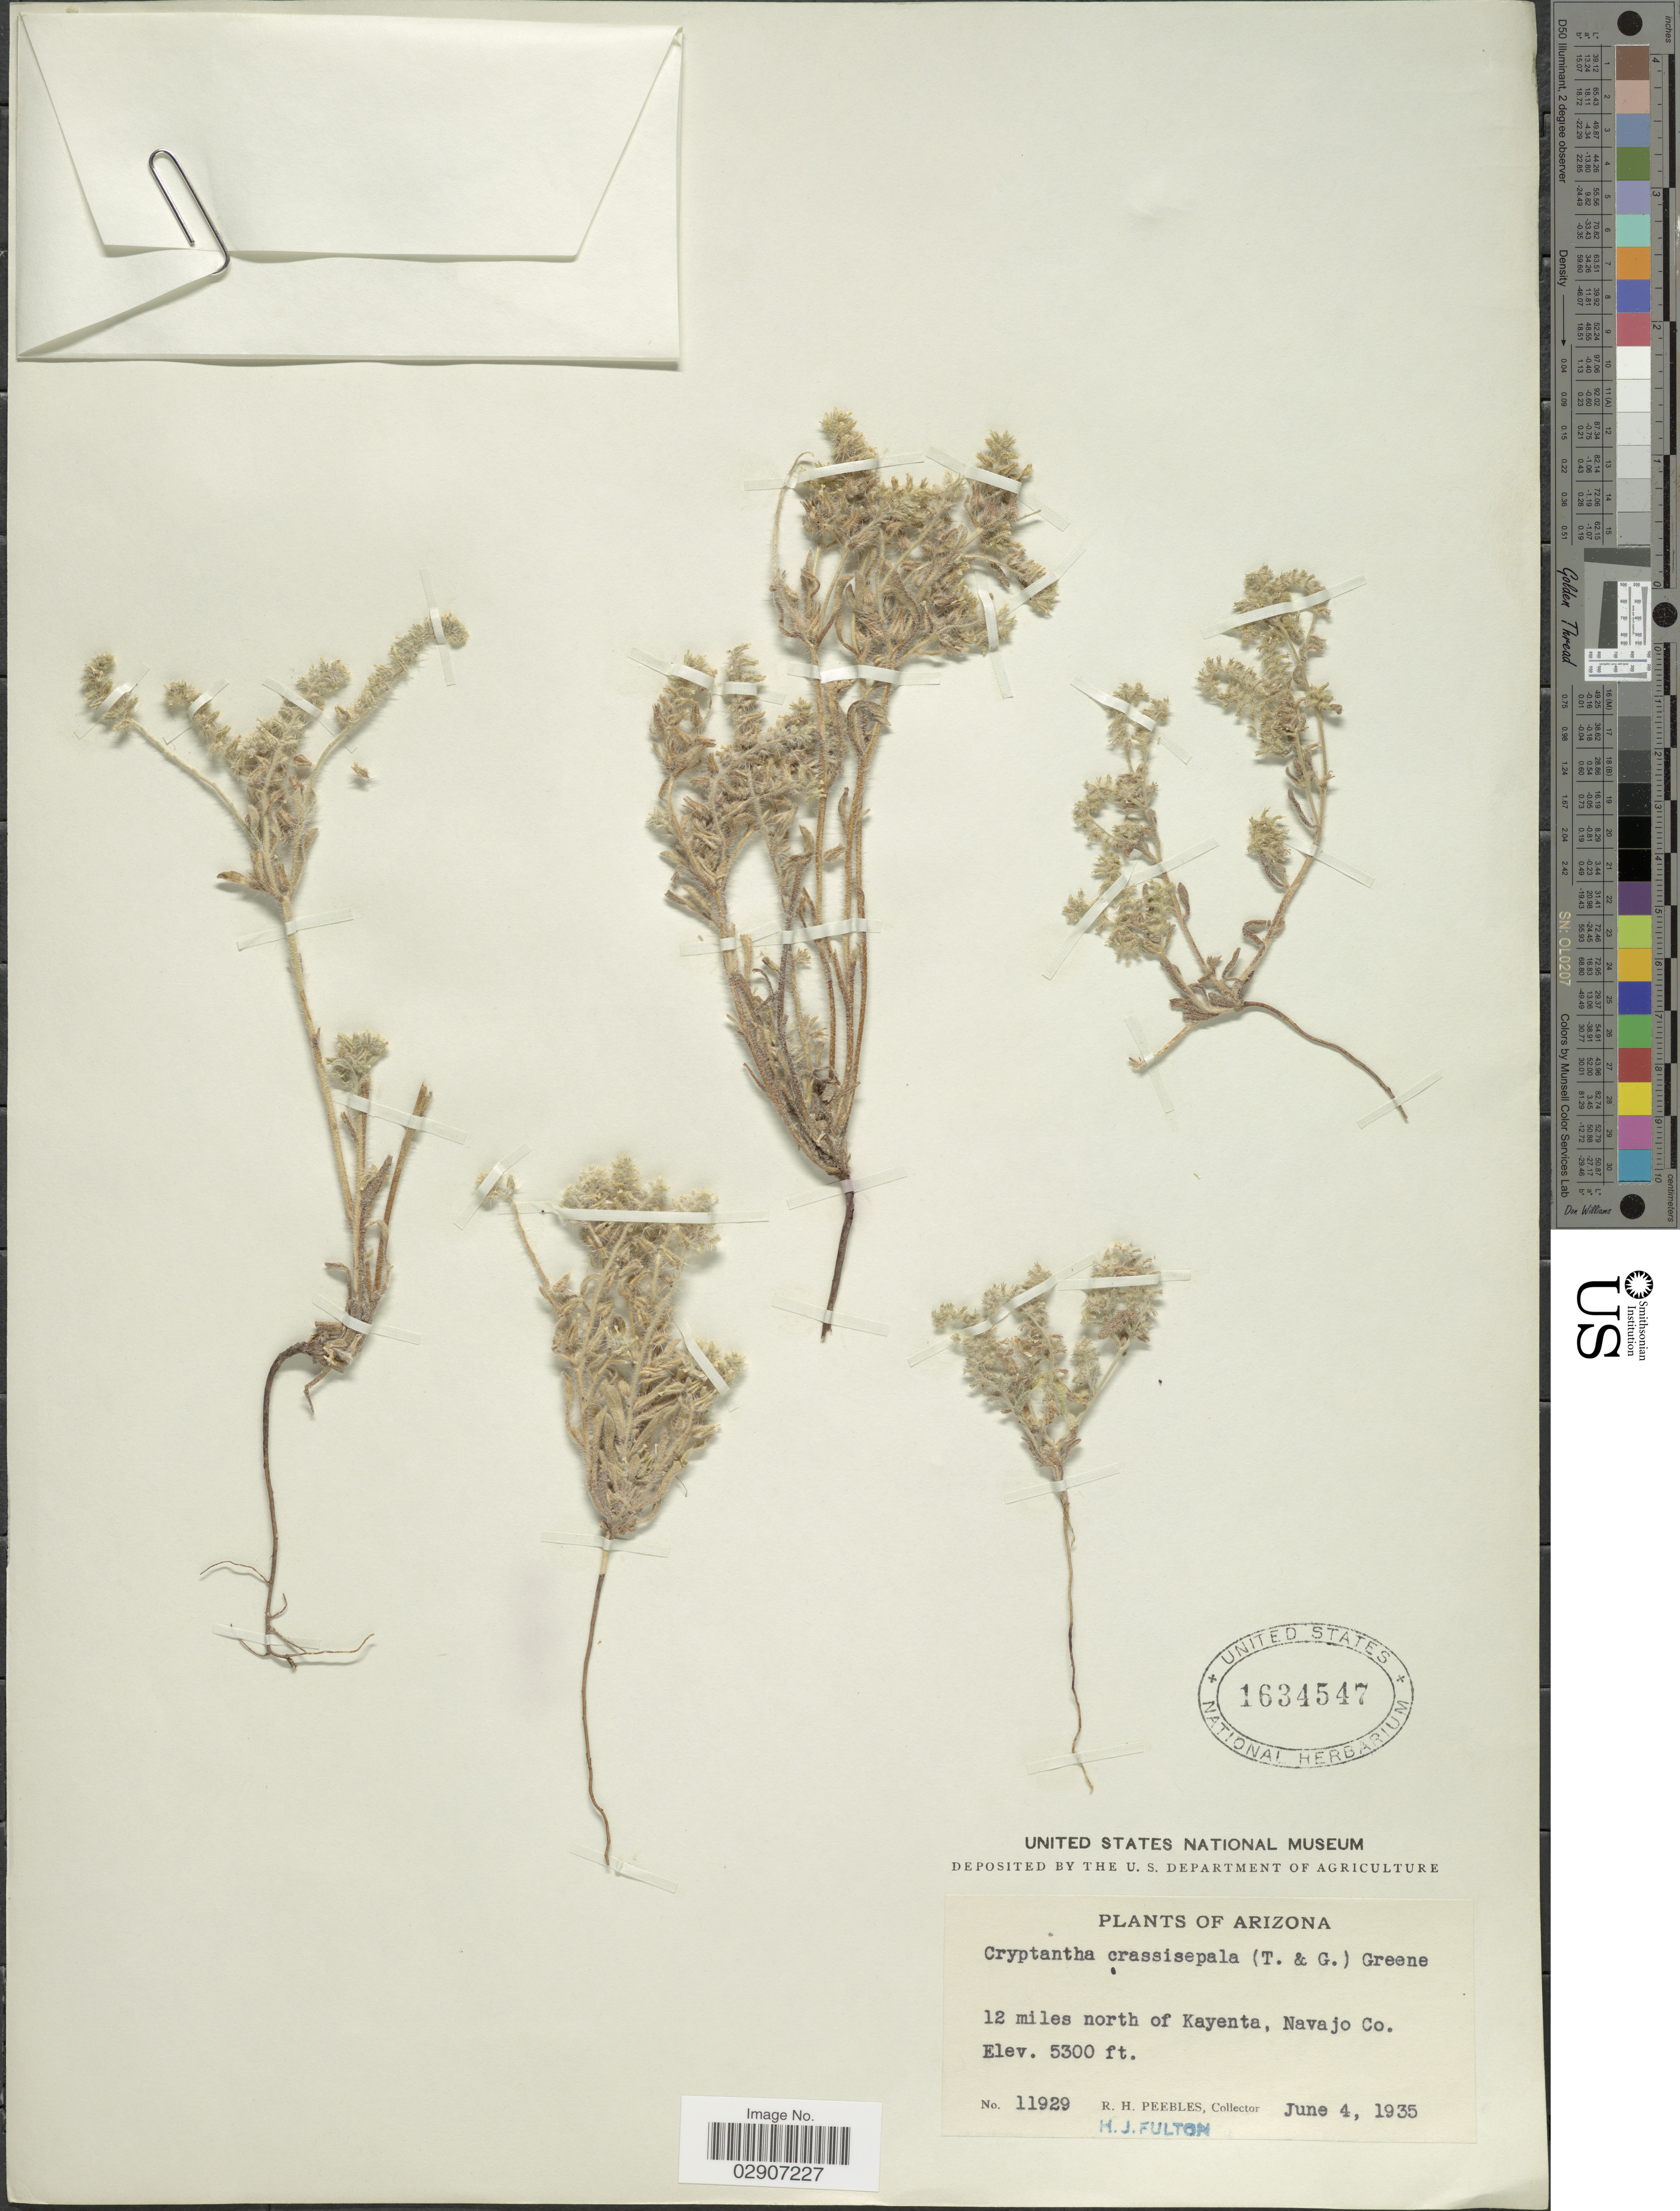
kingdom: Plantae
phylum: Tracheophyta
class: Magnoliopsida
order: Boraginales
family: Boraginaceae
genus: Cryptantha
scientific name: Cryptantha crassisepala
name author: (Torr. & A. Gray) Greene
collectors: R. H. Peebles & H. Fulton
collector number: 11929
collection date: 1935-06-04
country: United States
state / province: Arizona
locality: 12 miles north of Kayenta, Navajo Co.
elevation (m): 1615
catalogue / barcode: US 1634547